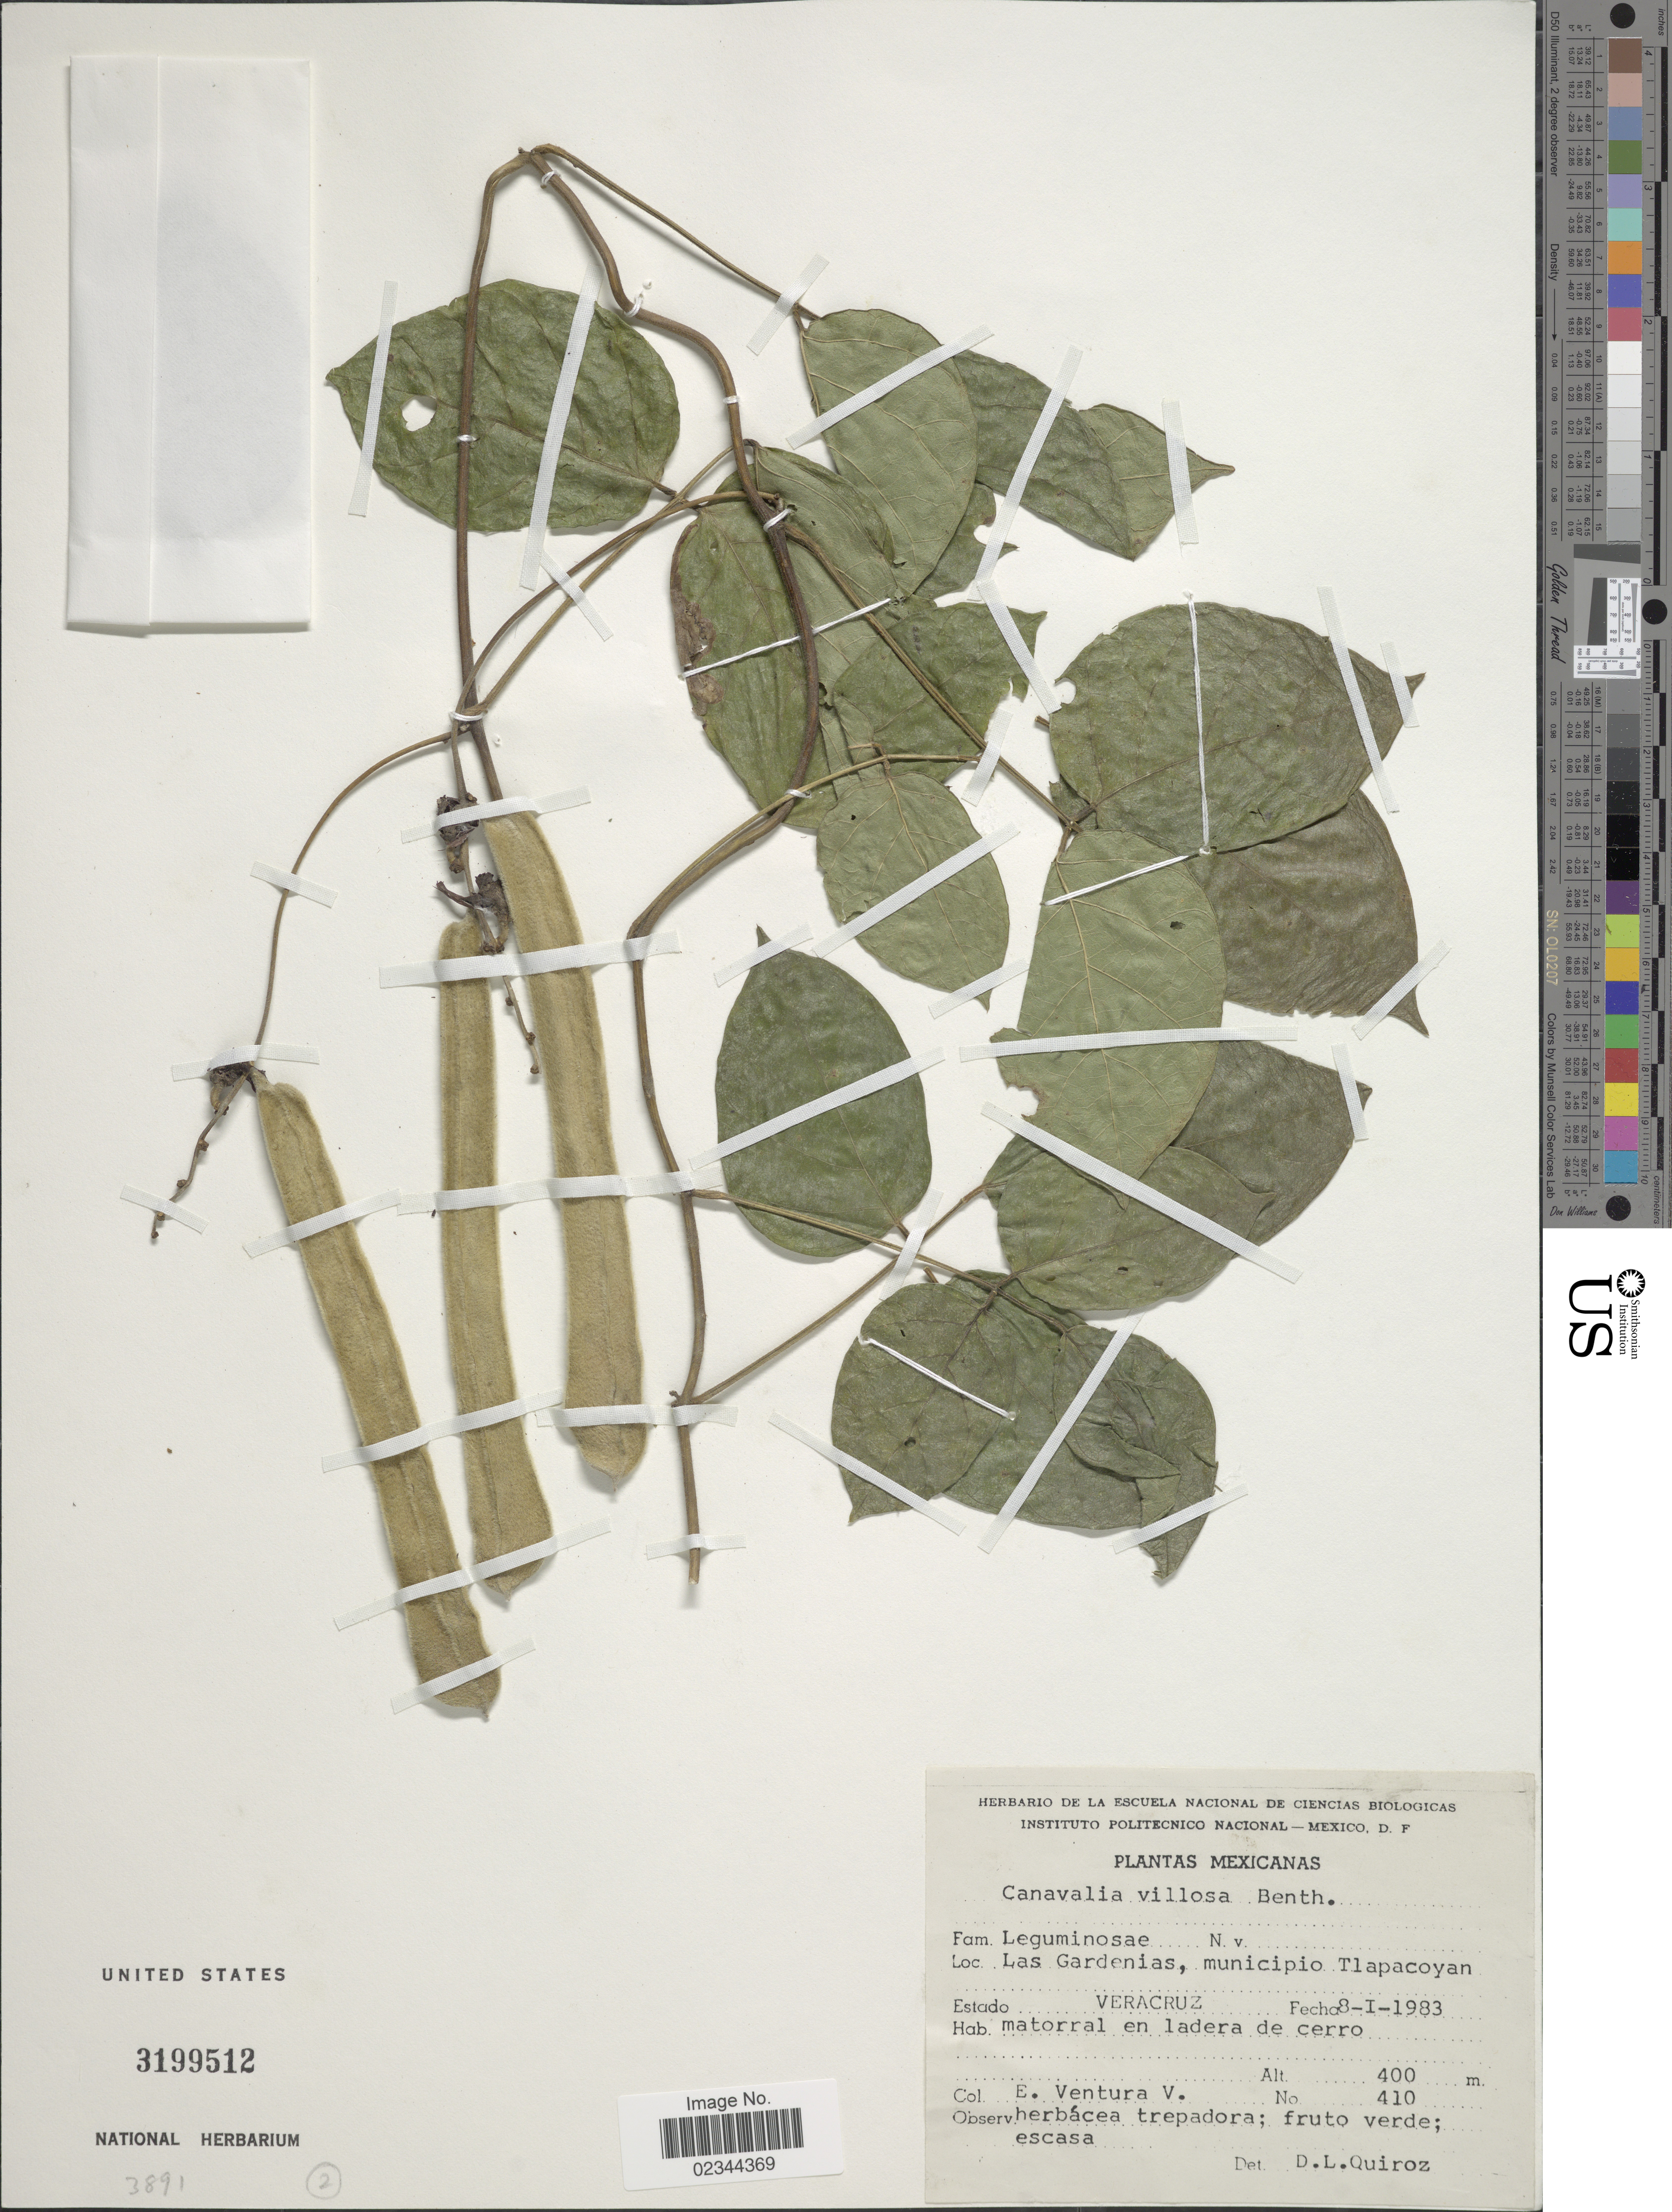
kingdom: Plantae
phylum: Tracheophyta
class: Magnoliopsida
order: Fabales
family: Fabaceae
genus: Canavalia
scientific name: Canavalia villosa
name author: Benth.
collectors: E. Ventura V.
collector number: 410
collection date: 1983-01-08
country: Mexico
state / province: Veracruz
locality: Las Gardenias, municipio Tlapacoyan, Estado Veracruz.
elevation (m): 400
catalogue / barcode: US 3199512